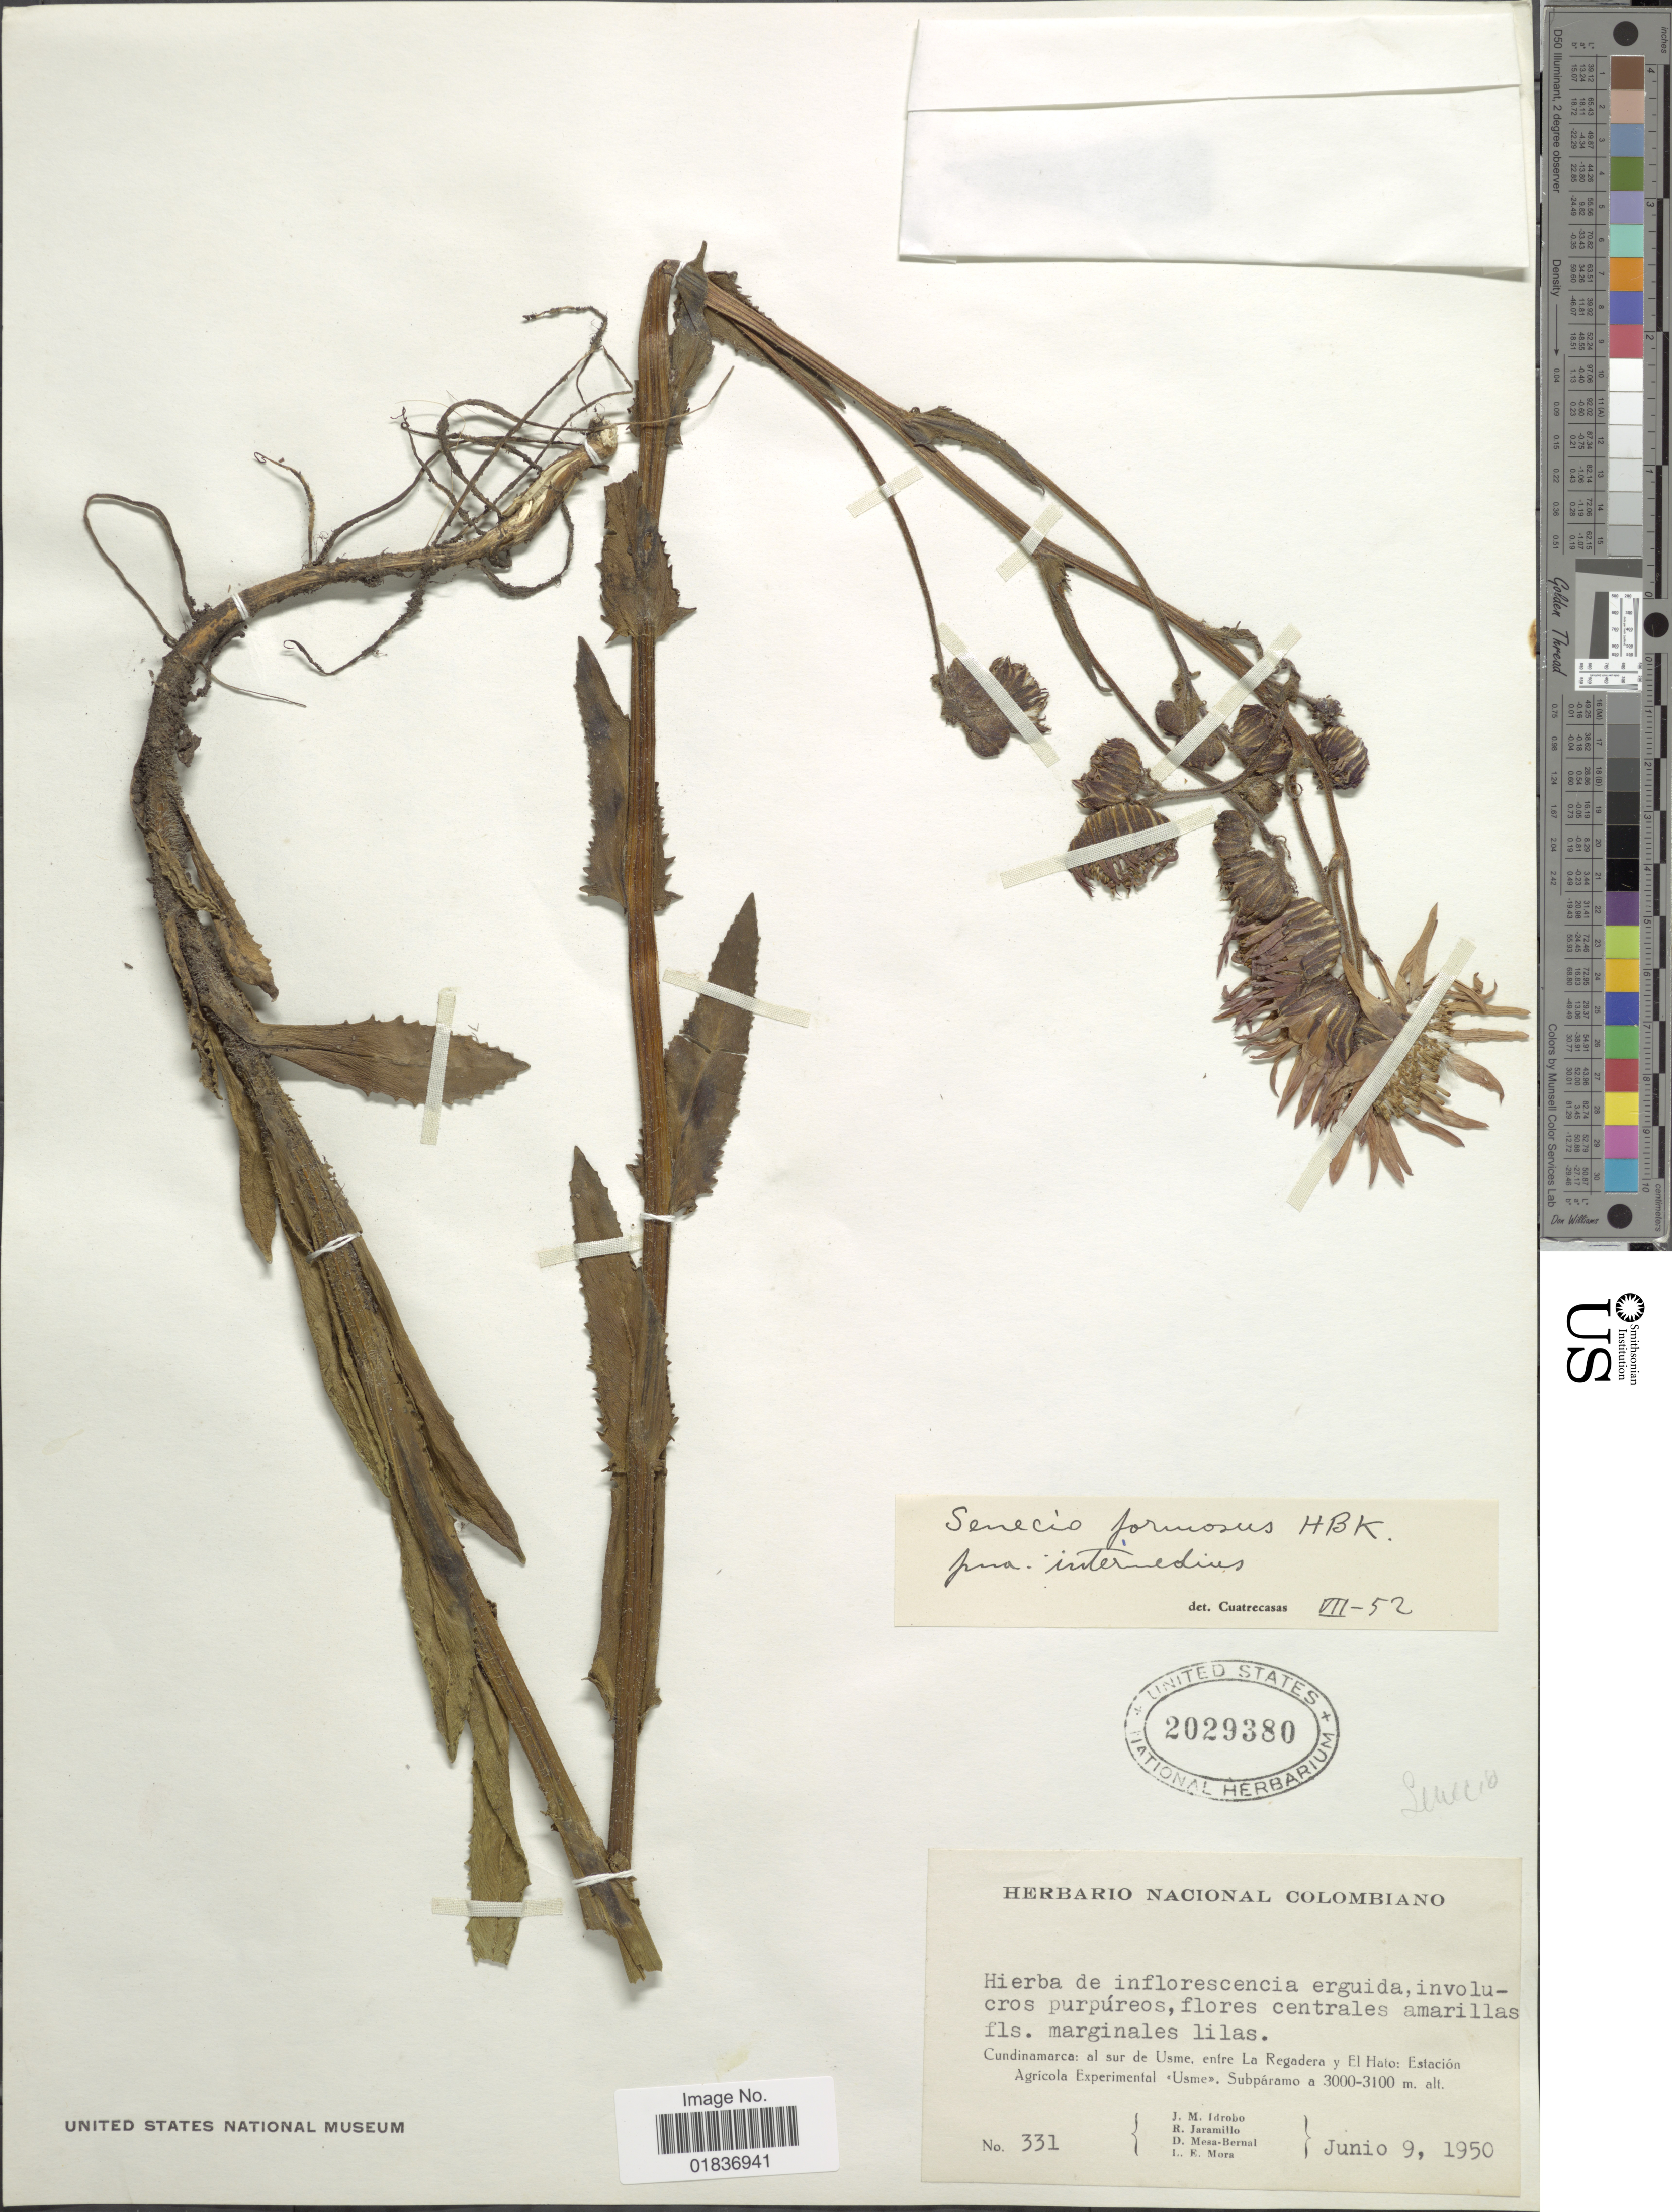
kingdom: Plantae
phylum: Tracheophyta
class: Magnoliopsida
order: Asterales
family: Asteraceae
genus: Senecio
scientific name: Senecio wedglacialis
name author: Cuatrec.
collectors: J. M. Idrobo, R. Jaramillo M., D. Mesa Bernal & L. Mora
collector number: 331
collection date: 1950-06-09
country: Colombia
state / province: Cundinamarca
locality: Cundinamarca: al sur de Usme, entre La Regadera y El Halo: Estacion Agricola Experimental Usme.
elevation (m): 3000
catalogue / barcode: US 2029380